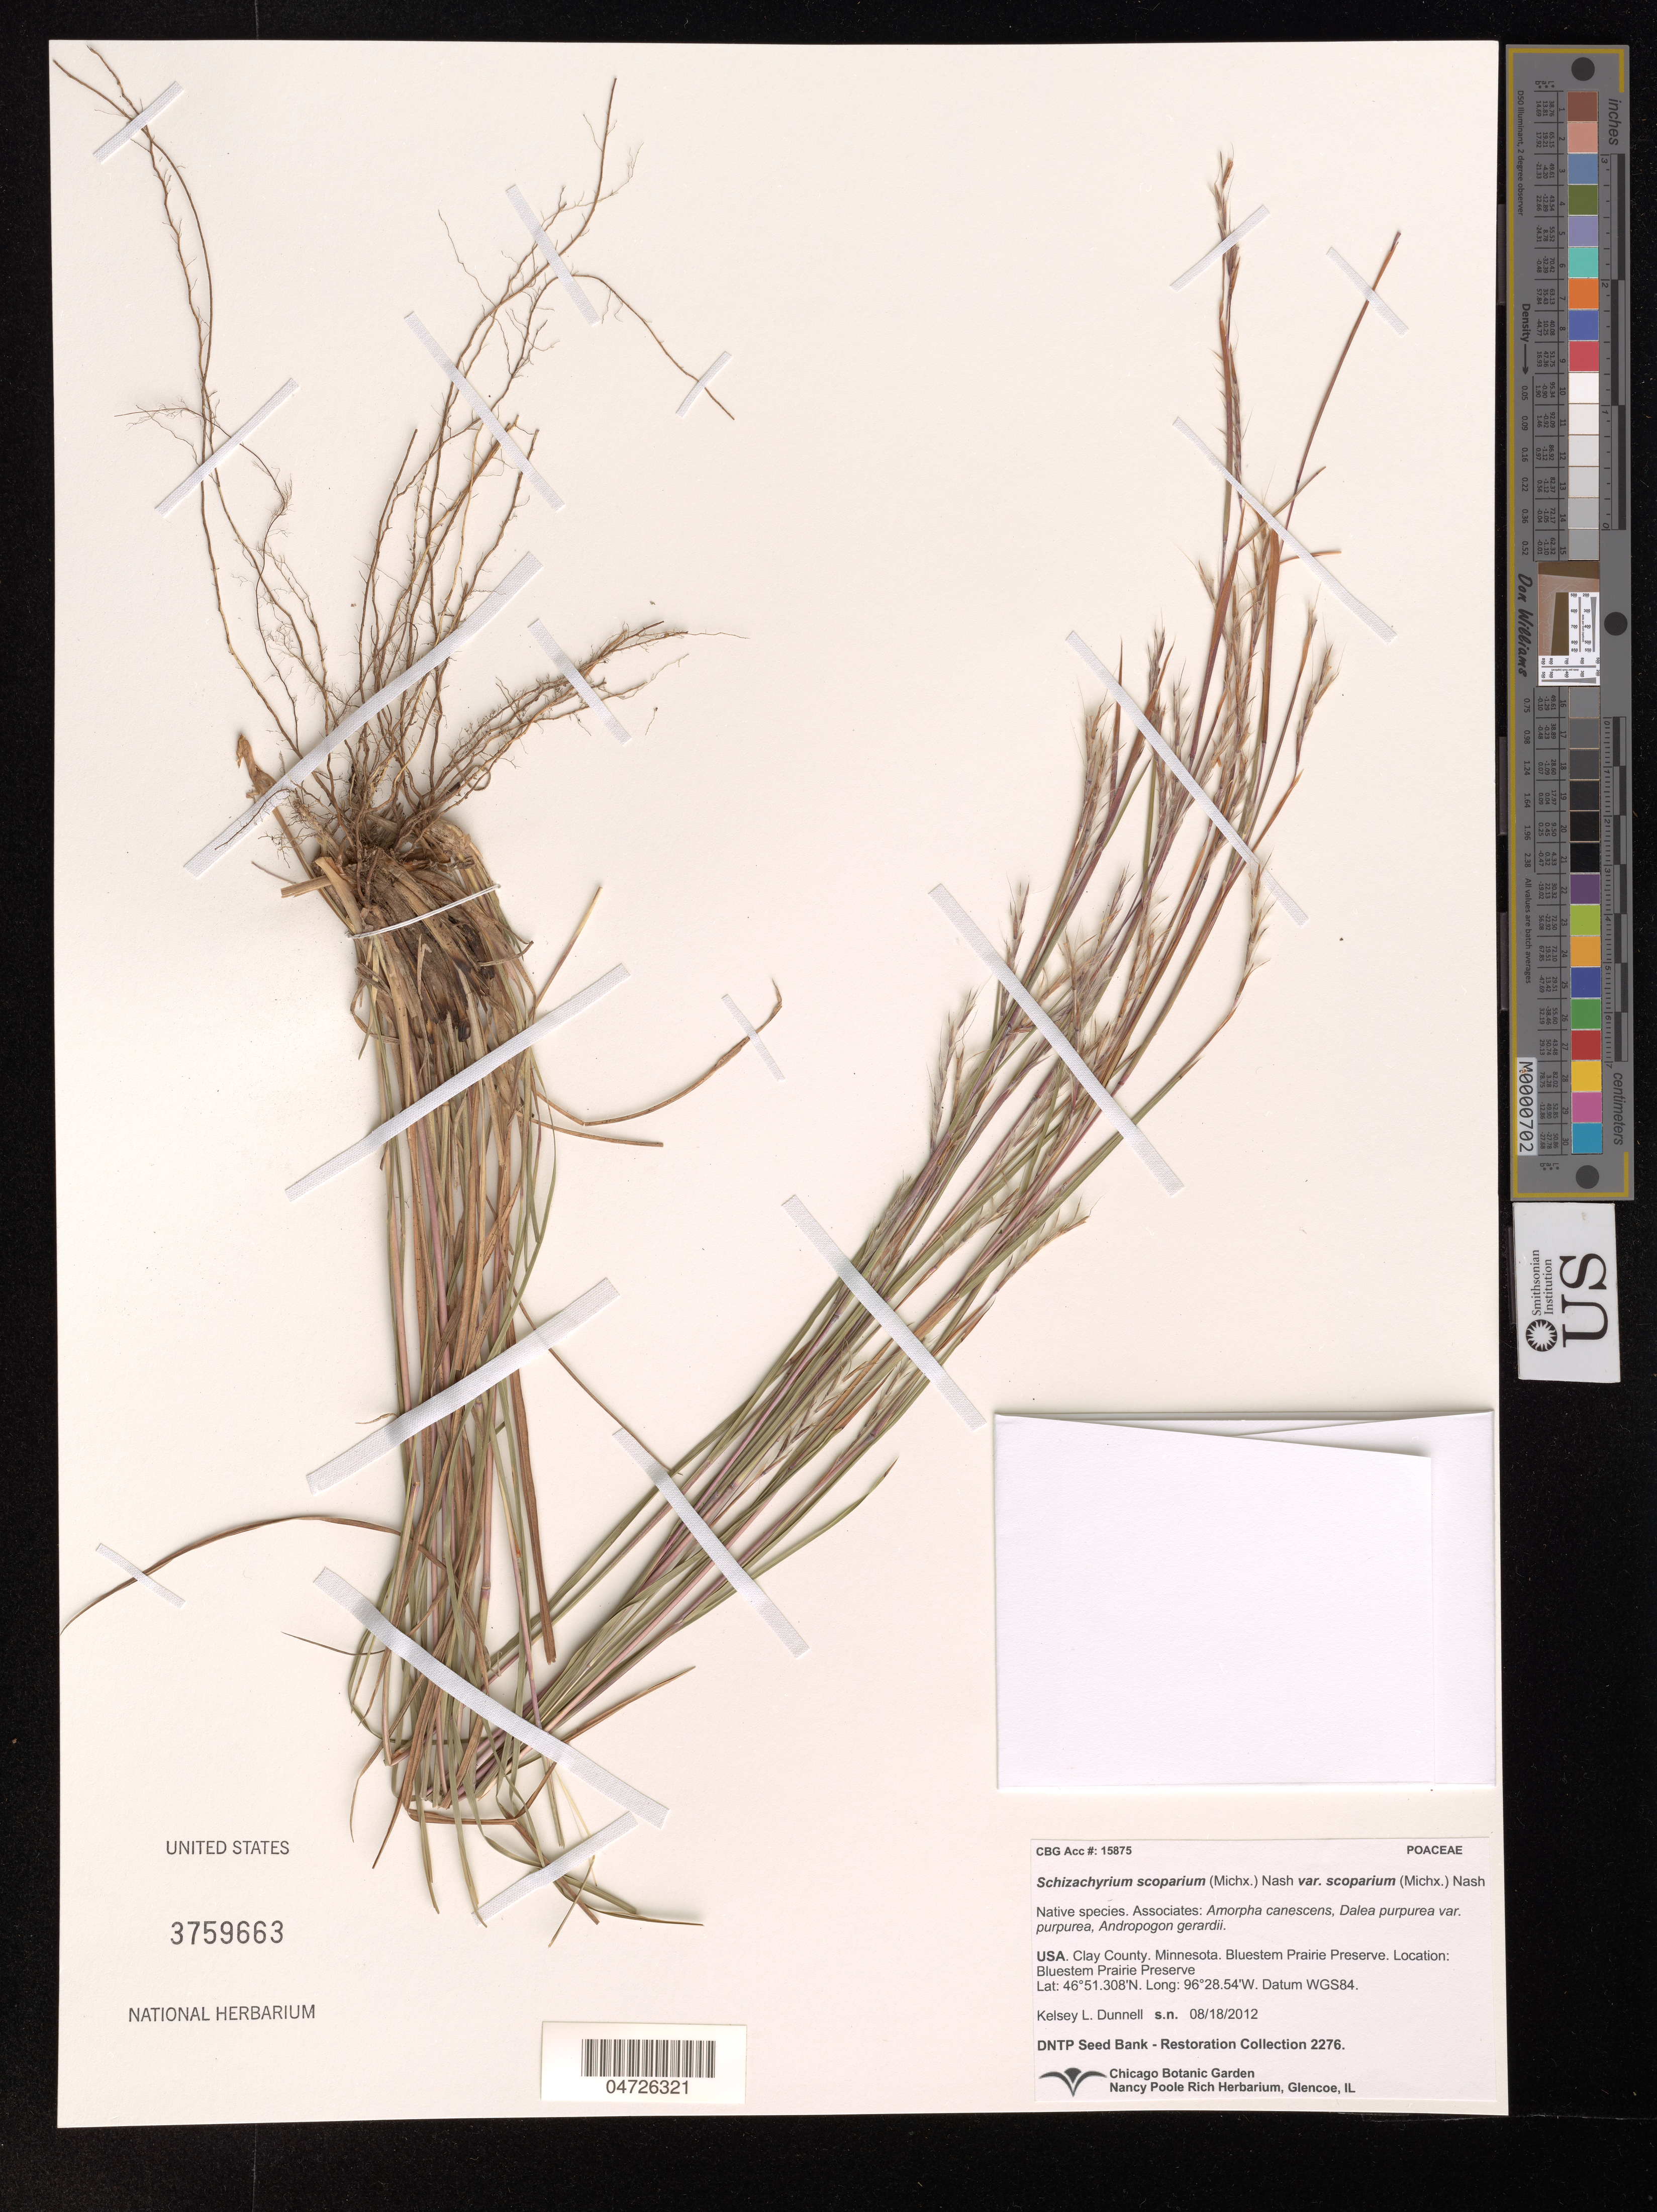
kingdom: Plantae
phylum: Tracheophyta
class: Liliopsida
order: Poales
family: Poaceae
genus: Schizachyrium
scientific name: Schizachyrium scoparium var. scoparium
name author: (Michx.) Nash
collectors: K. Dunnell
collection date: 2012-08-18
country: United States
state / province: Minnesota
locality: Clay County. Bluestem Prairie Preserve. Bluestem Prairie Preserve. WGS84.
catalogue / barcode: US 3759663